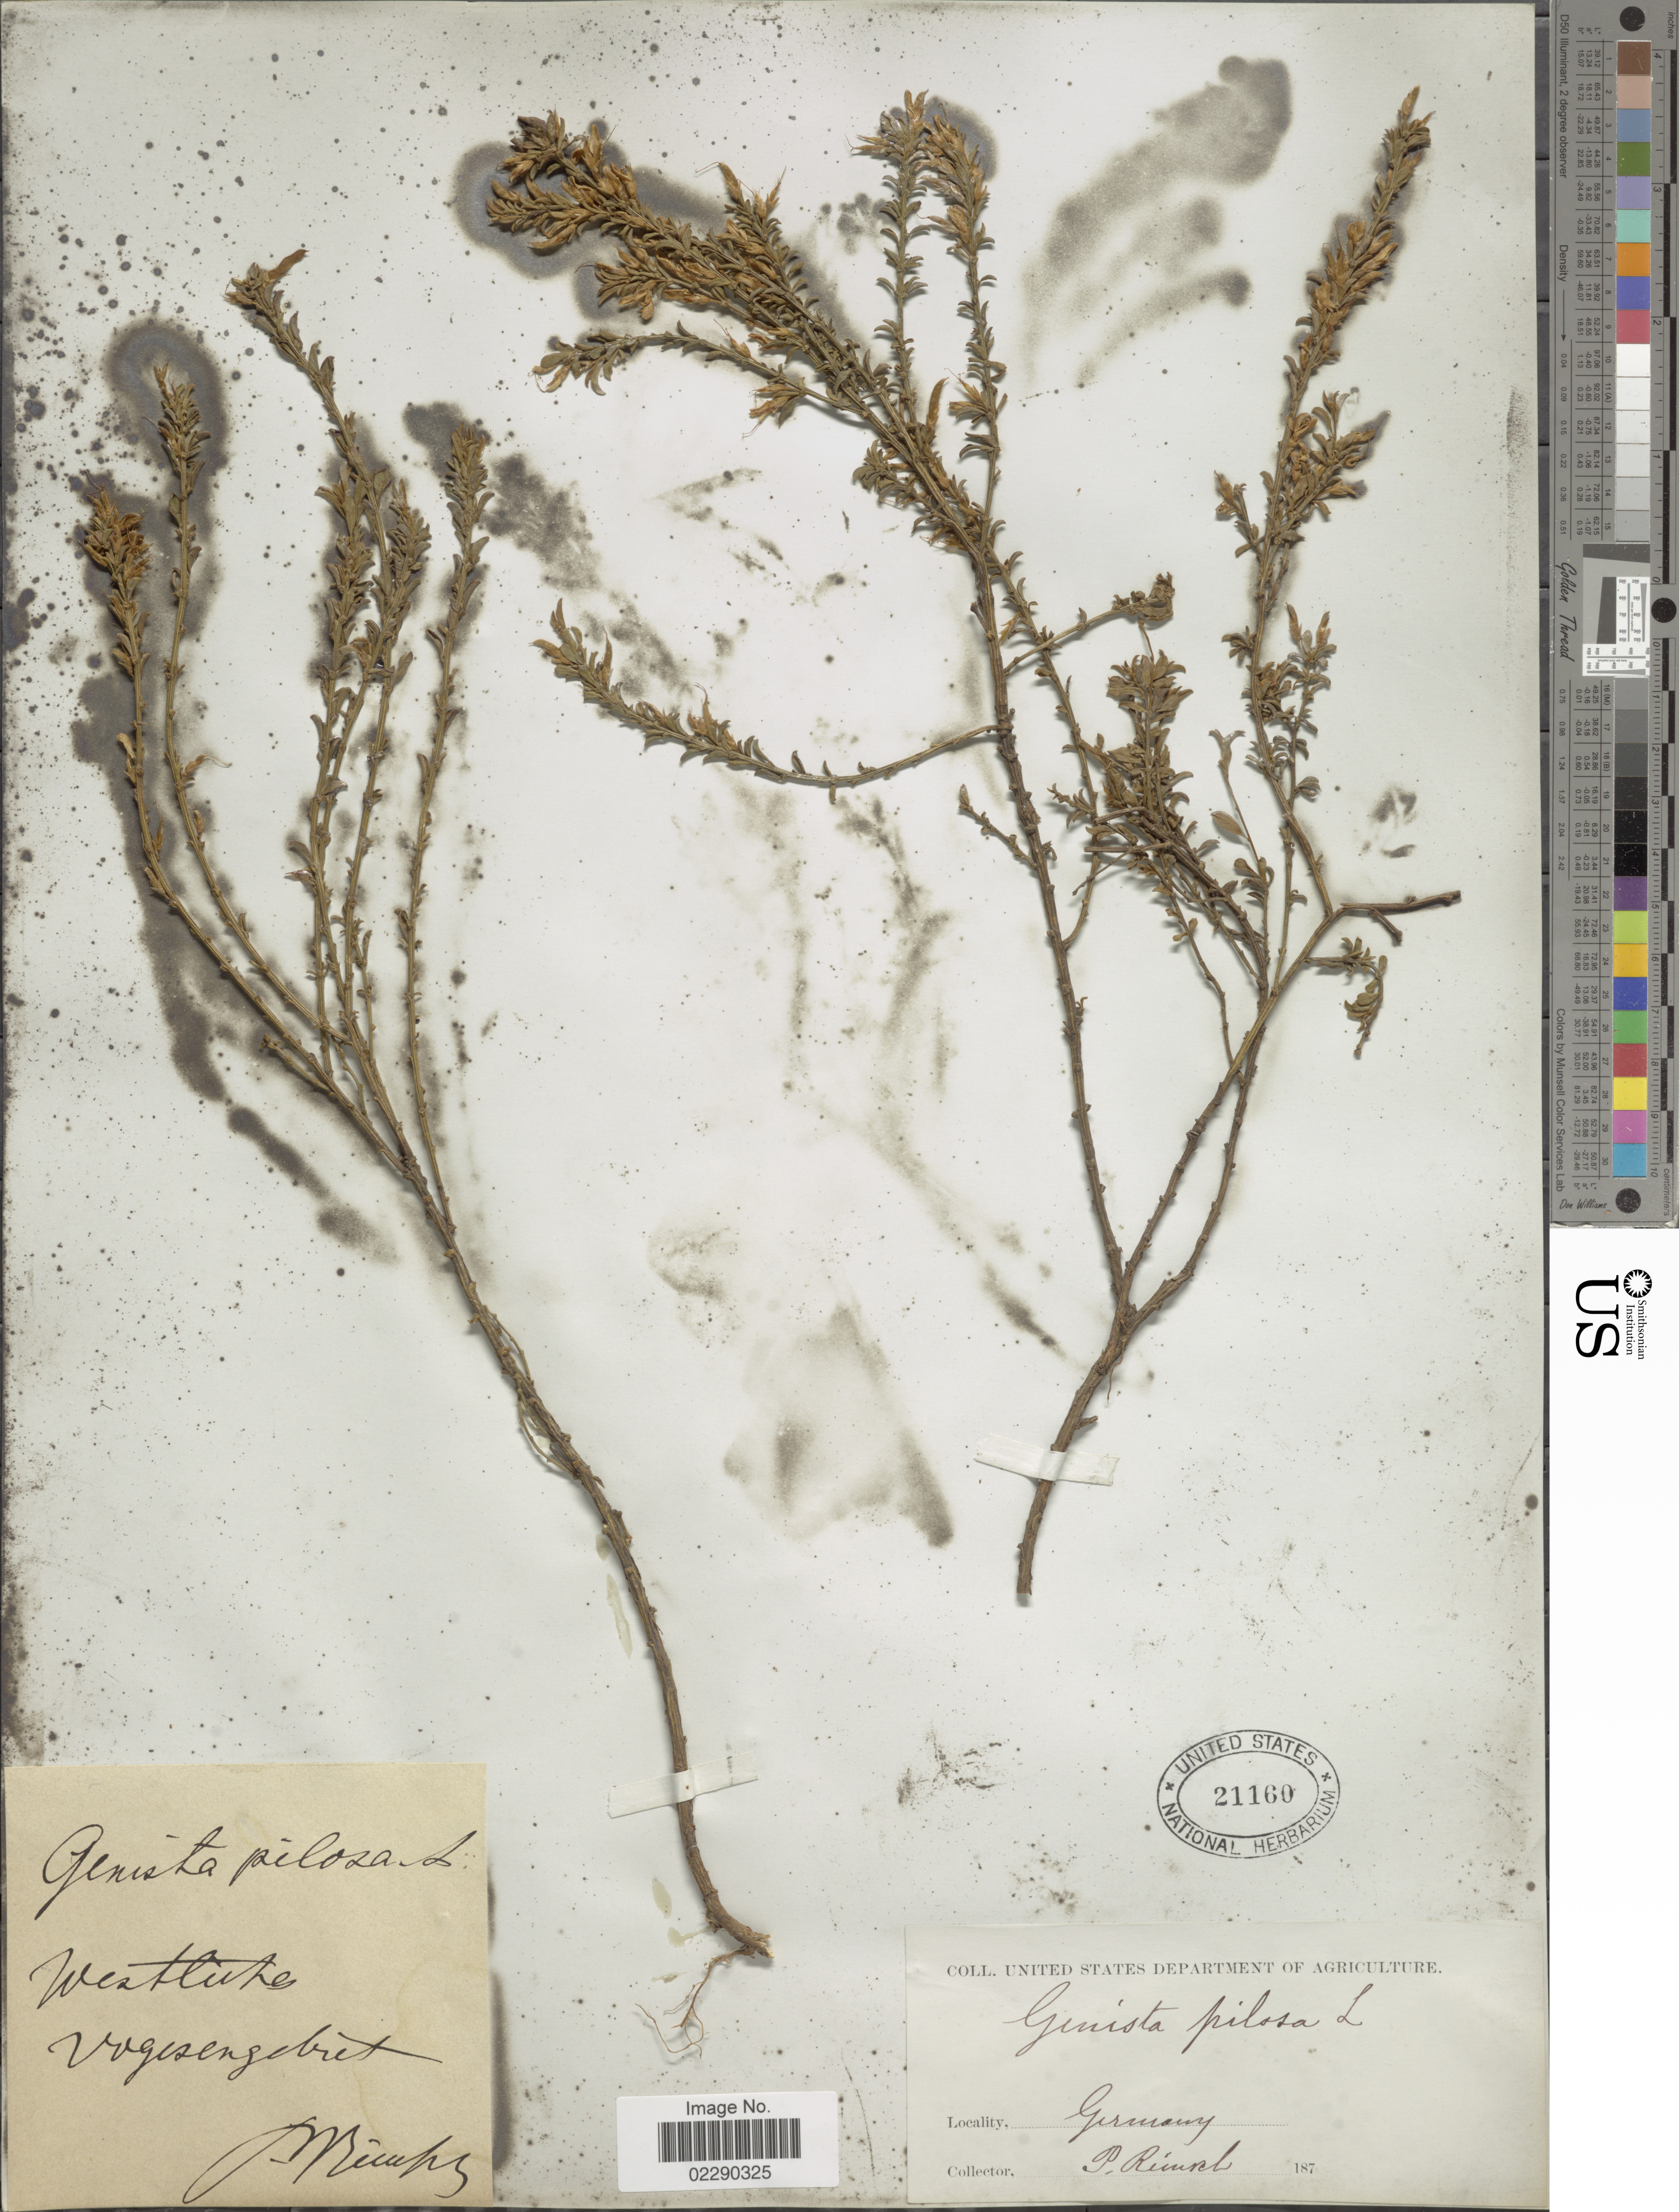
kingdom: Plantae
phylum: Tracheophyta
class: Magnoliopsida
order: Fabales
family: Fabaceae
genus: Genista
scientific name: Genista pilosa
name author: L.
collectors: P. Rimple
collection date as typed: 187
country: Germany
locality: Westliche, Vogesengebiet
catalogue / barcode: US 21160